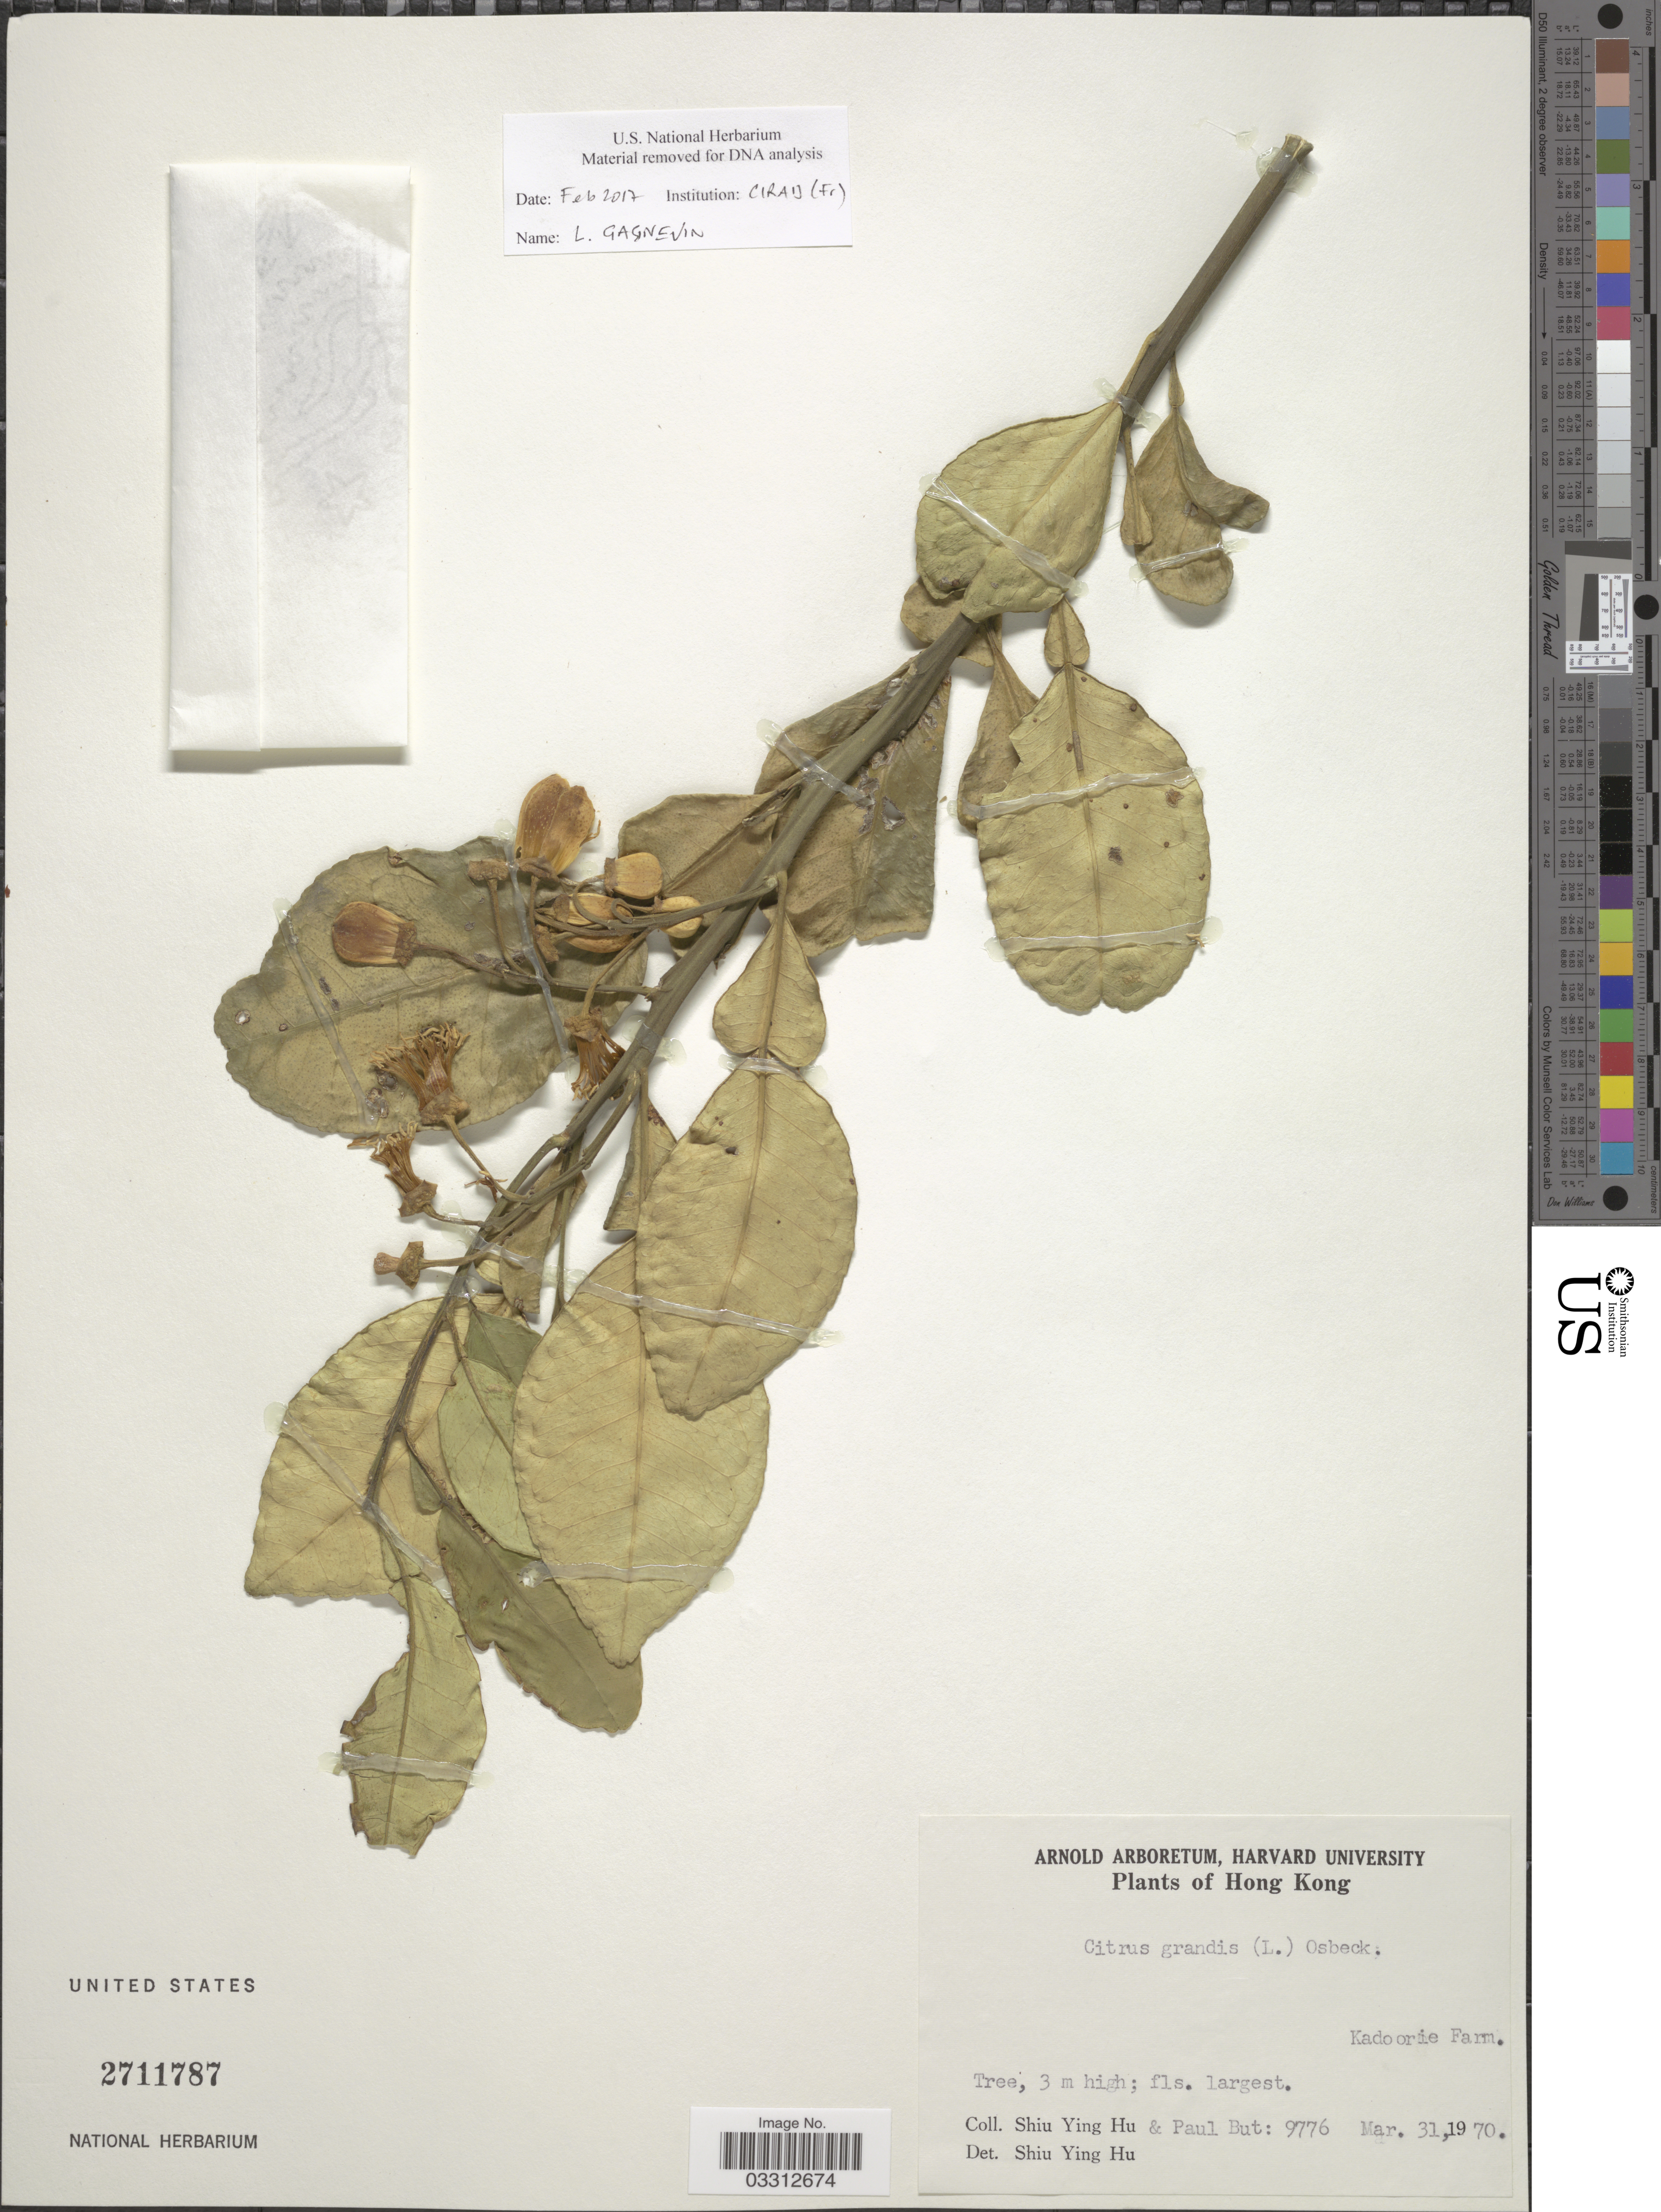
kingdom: Plantae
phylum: Tracheophyta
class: Magnoliopsida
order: Sapindales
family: Rutaceae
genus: Citrus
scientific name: Citrus grandis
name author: (L.) Osbeck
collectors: S. Y. Hu & P. But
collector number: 9776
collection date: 1970-03-31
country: China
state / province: Hong Kong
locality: Kadoorie Farm.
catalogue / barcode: US 2711787